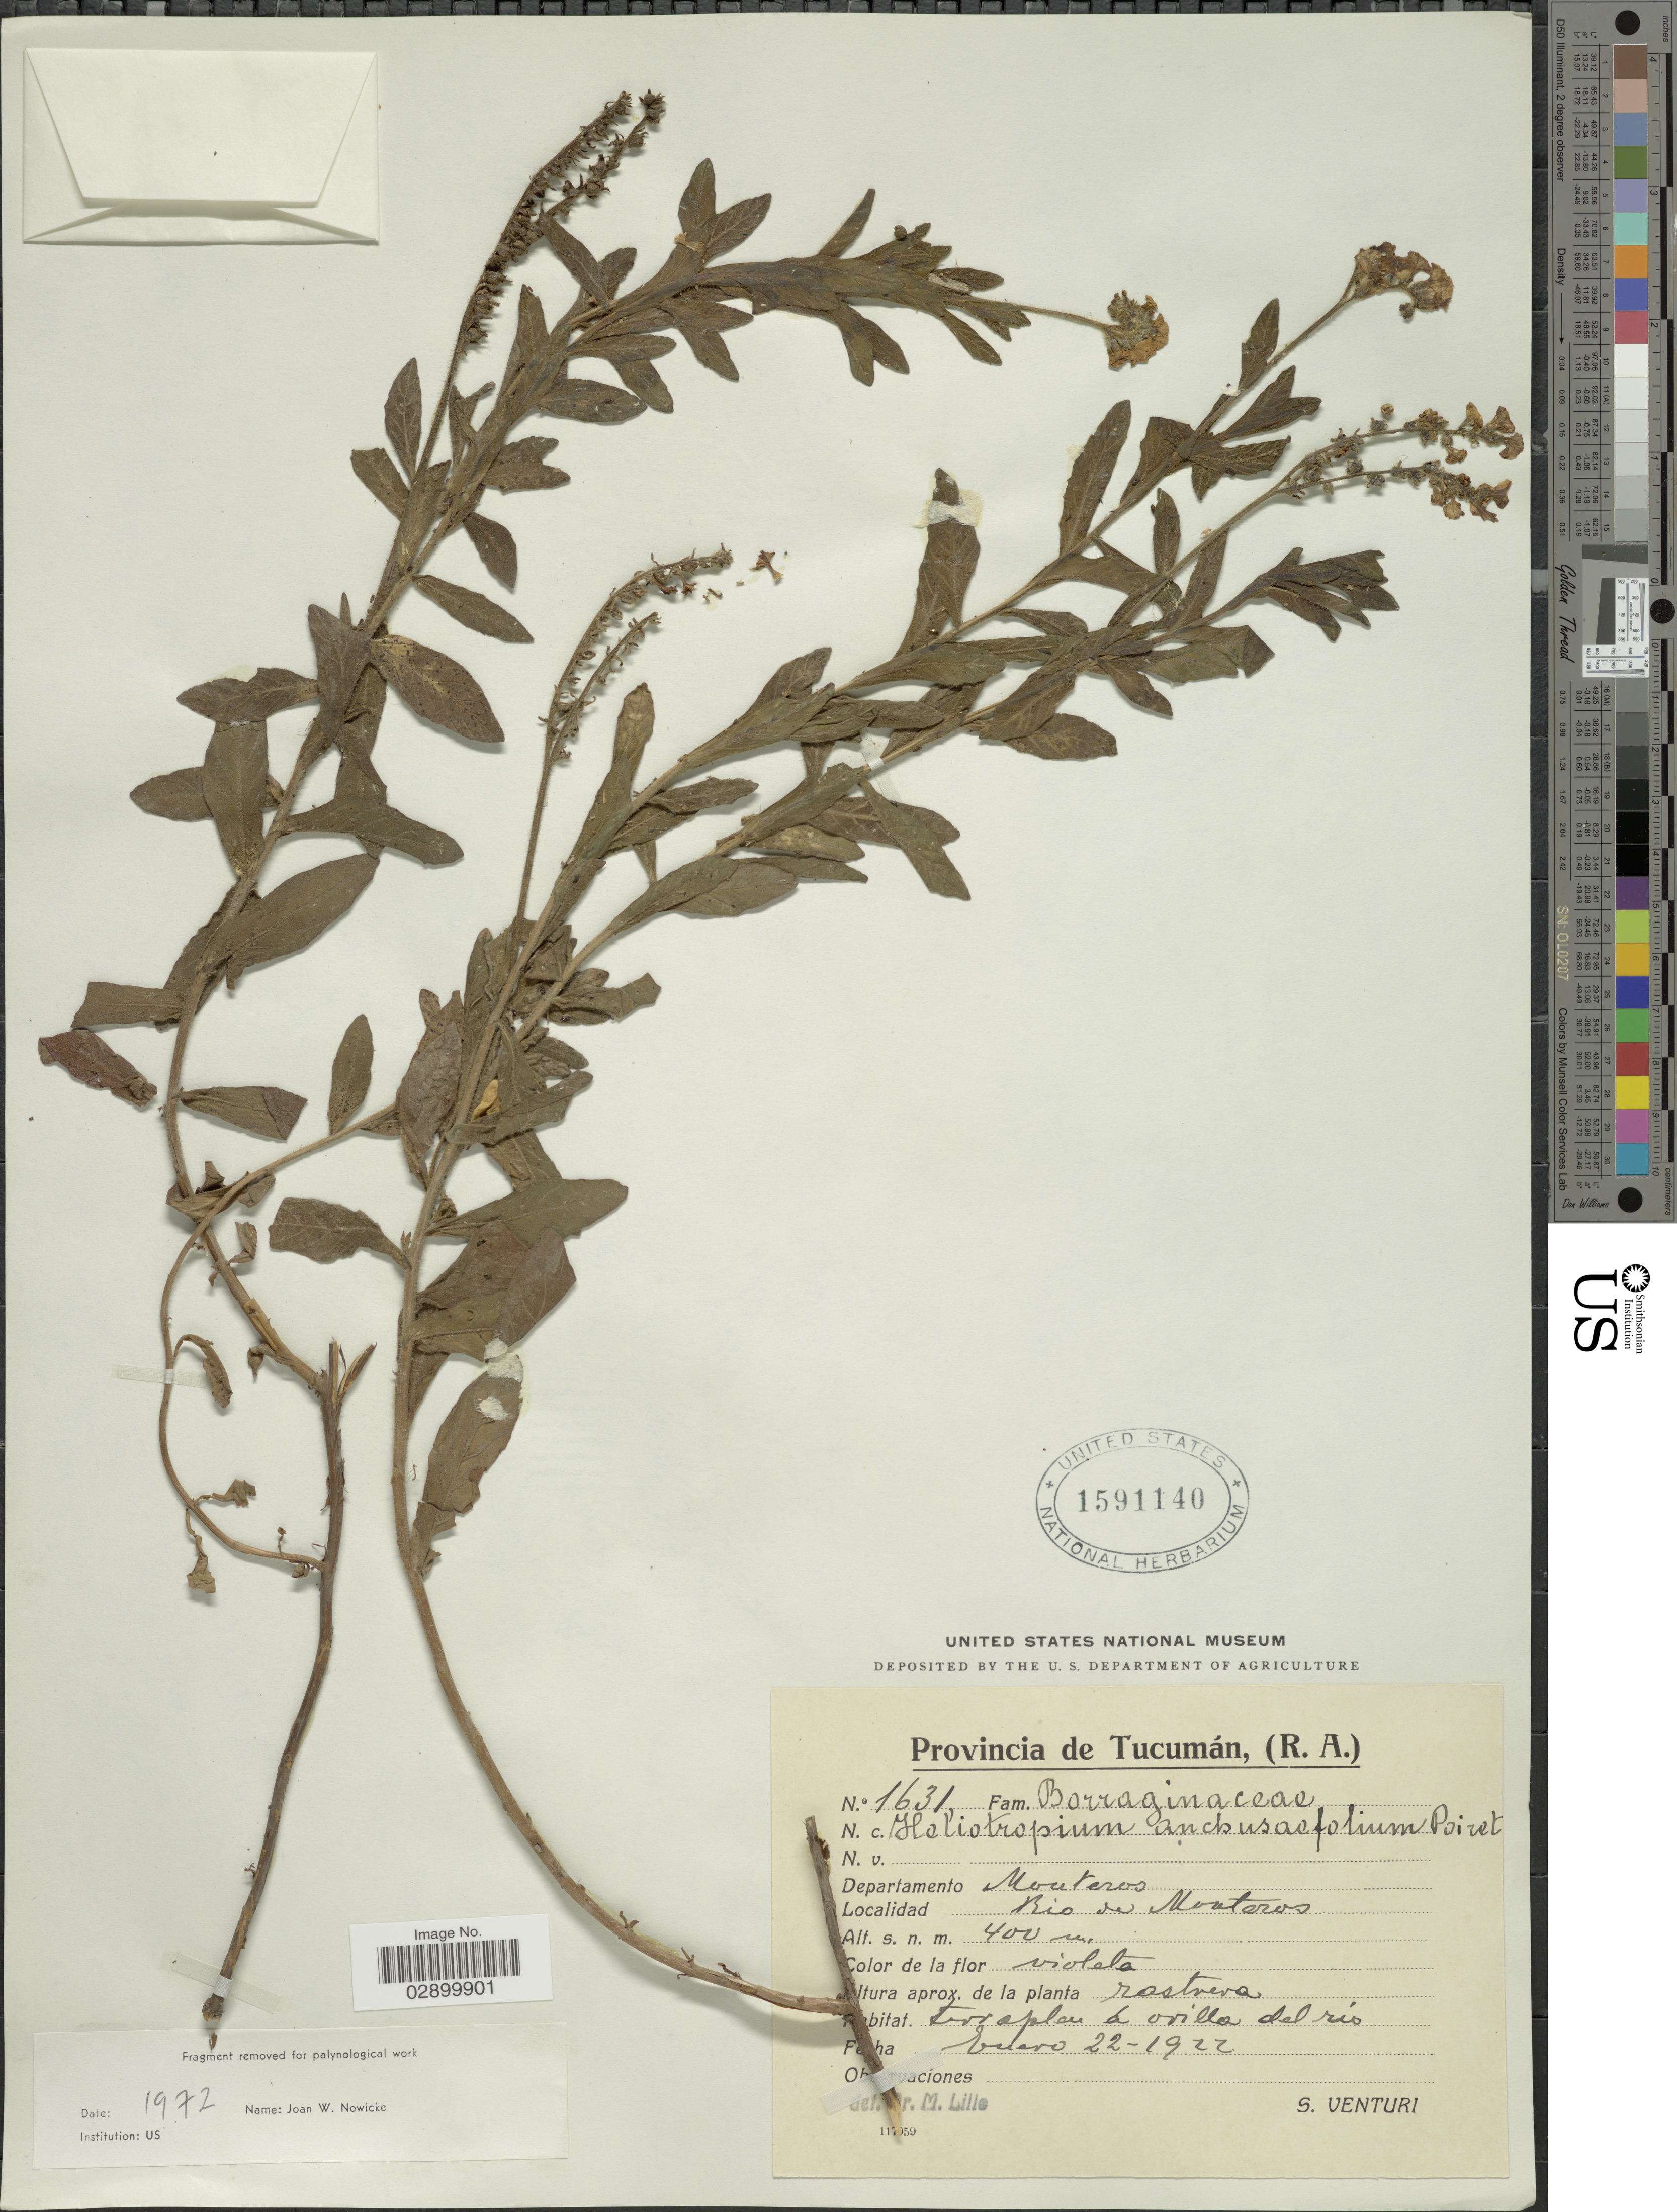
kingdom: Plantae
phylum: Tracheophyta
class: Magnoliopsida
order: Boraginales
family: Heliotropiaceae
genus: Heliotropium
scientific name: Heliotropium amplexicaule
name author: Vahl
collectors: S. Venturi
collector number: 1631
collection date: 1922-01-22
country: Argentina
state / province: Tucuman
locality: Departamento Monteros. Rio de Monteros.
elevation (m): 400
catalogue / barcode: US 1591140